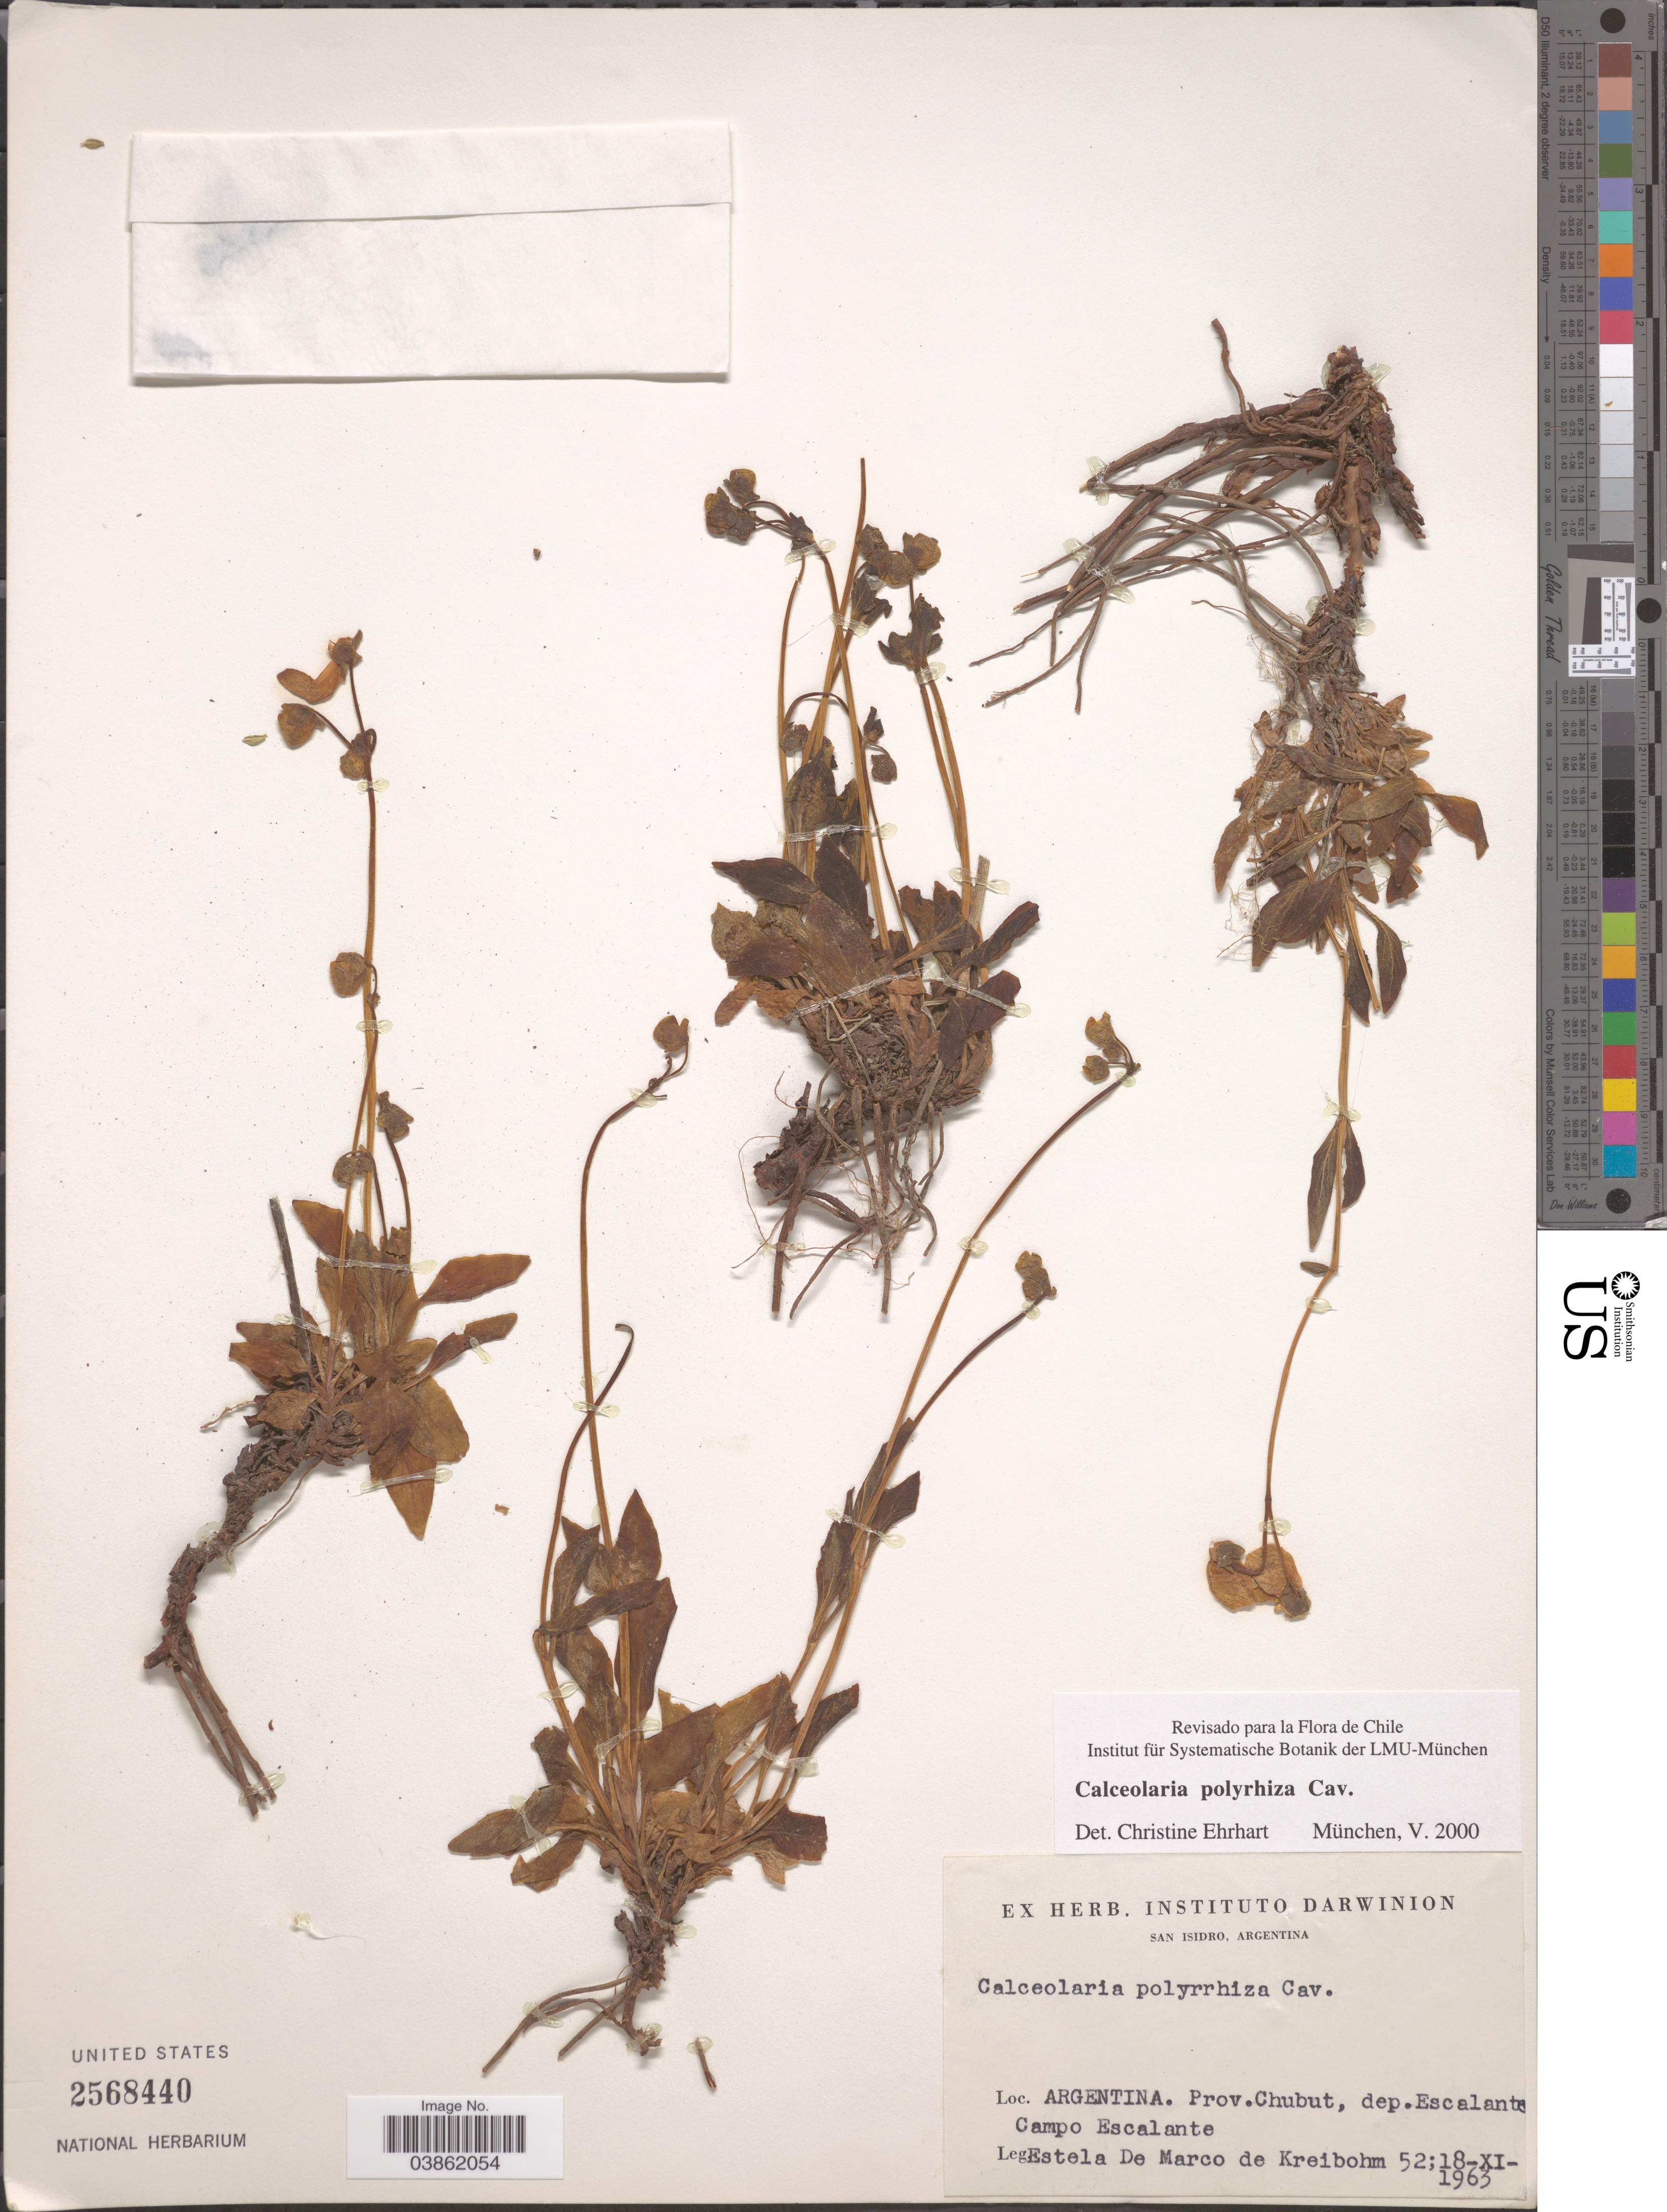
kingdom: Plantae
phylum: Tracheophyta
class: Magnoliopsida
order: Lamiales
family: Calceolariaceae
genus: Calceolaria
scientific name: Calceolaria polyrhiza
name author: Cav.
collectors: E. Kreibohm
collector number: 52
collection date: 1963-11-18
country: Argentina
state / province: Chubut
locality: Dep. Escalante Campo Escalante.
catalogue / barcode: US 2568440